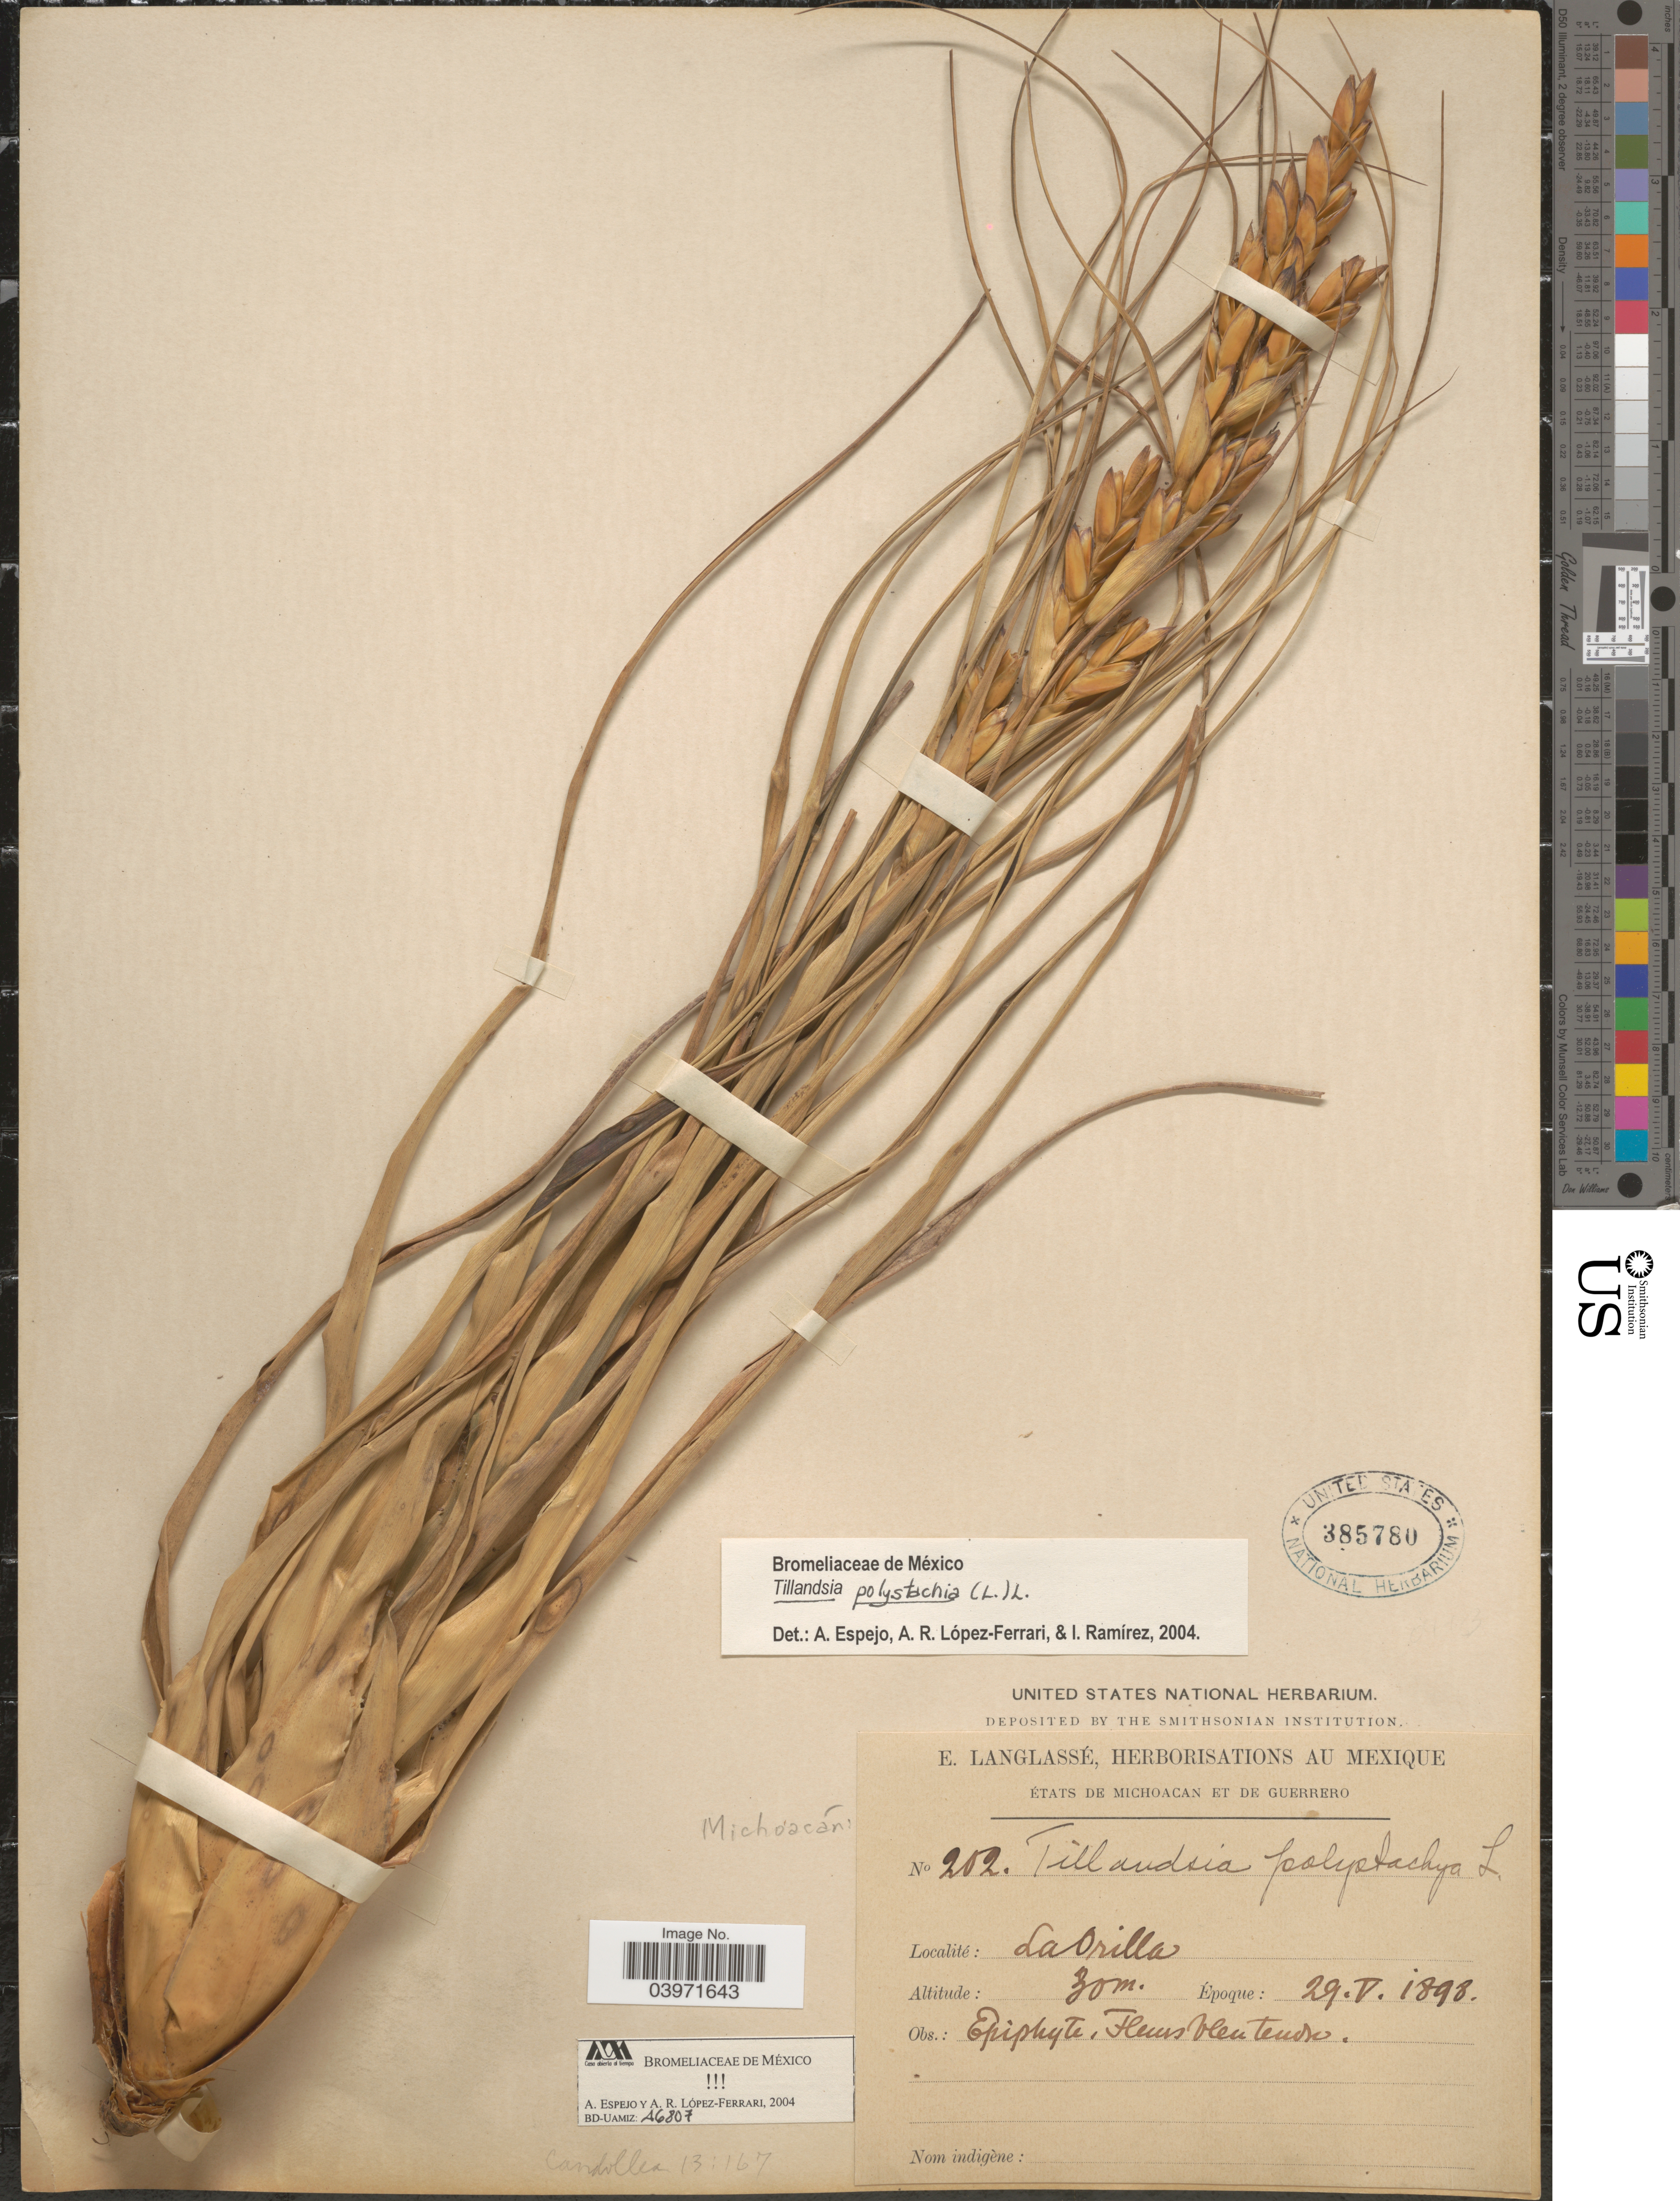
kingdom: Plantae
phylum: Tracheophyta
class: Liliopsida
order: Poales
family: Bromeliaceae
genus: Tillandsia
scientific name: Tillandsia polystachia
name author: (L.) L.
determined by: Espejo, Adolfo; López Ferrari, Ana R.; Ramírez M., Ivon M.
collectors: E. Langlassé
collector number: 202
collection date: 1898-05-29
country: Mexico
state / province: Michoacán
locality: La Orilla.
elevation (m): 30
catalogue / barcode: US 385780